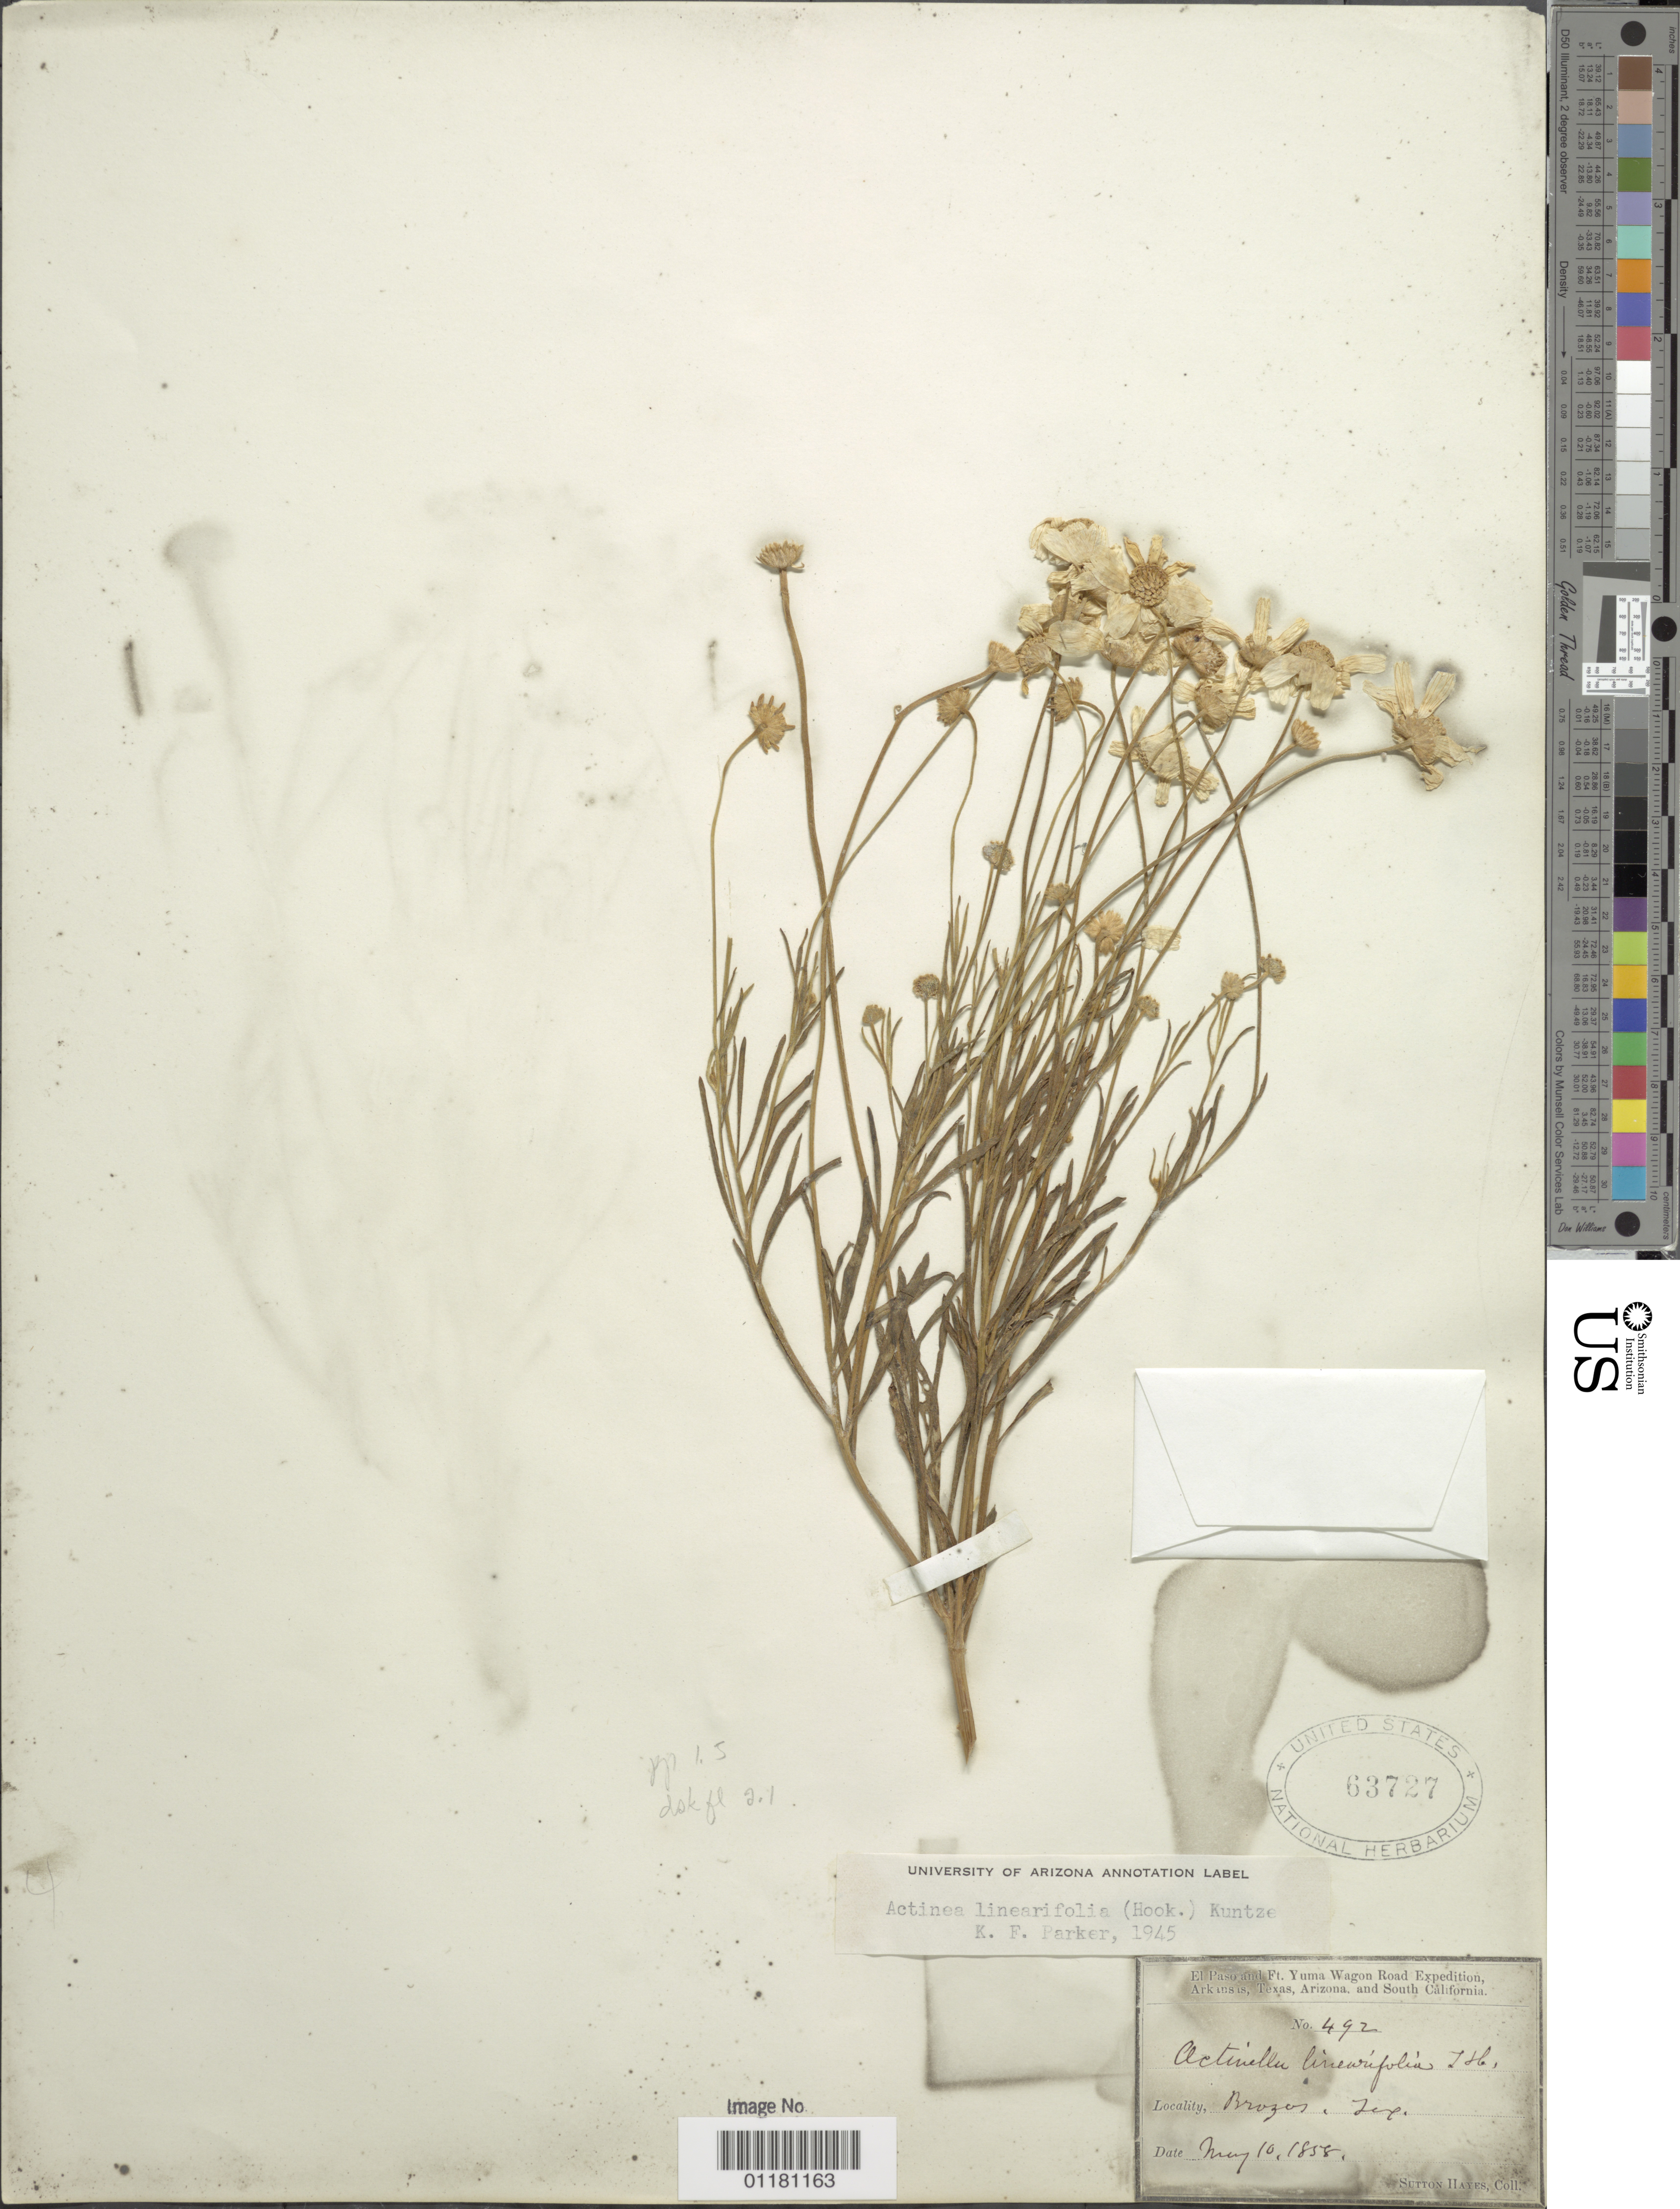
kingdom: Plantae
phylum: Tracheophyta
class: Magnoliopsida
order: Asterales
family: Asteraceae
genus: Actinea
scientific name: Actinea linearifolia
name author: (Hook.) Kuntze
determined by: Parker, K. F.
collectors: S. Hayes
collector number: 492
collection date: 1858-05-10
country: United States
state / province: Texas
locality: Brazos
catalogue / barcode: US 63727